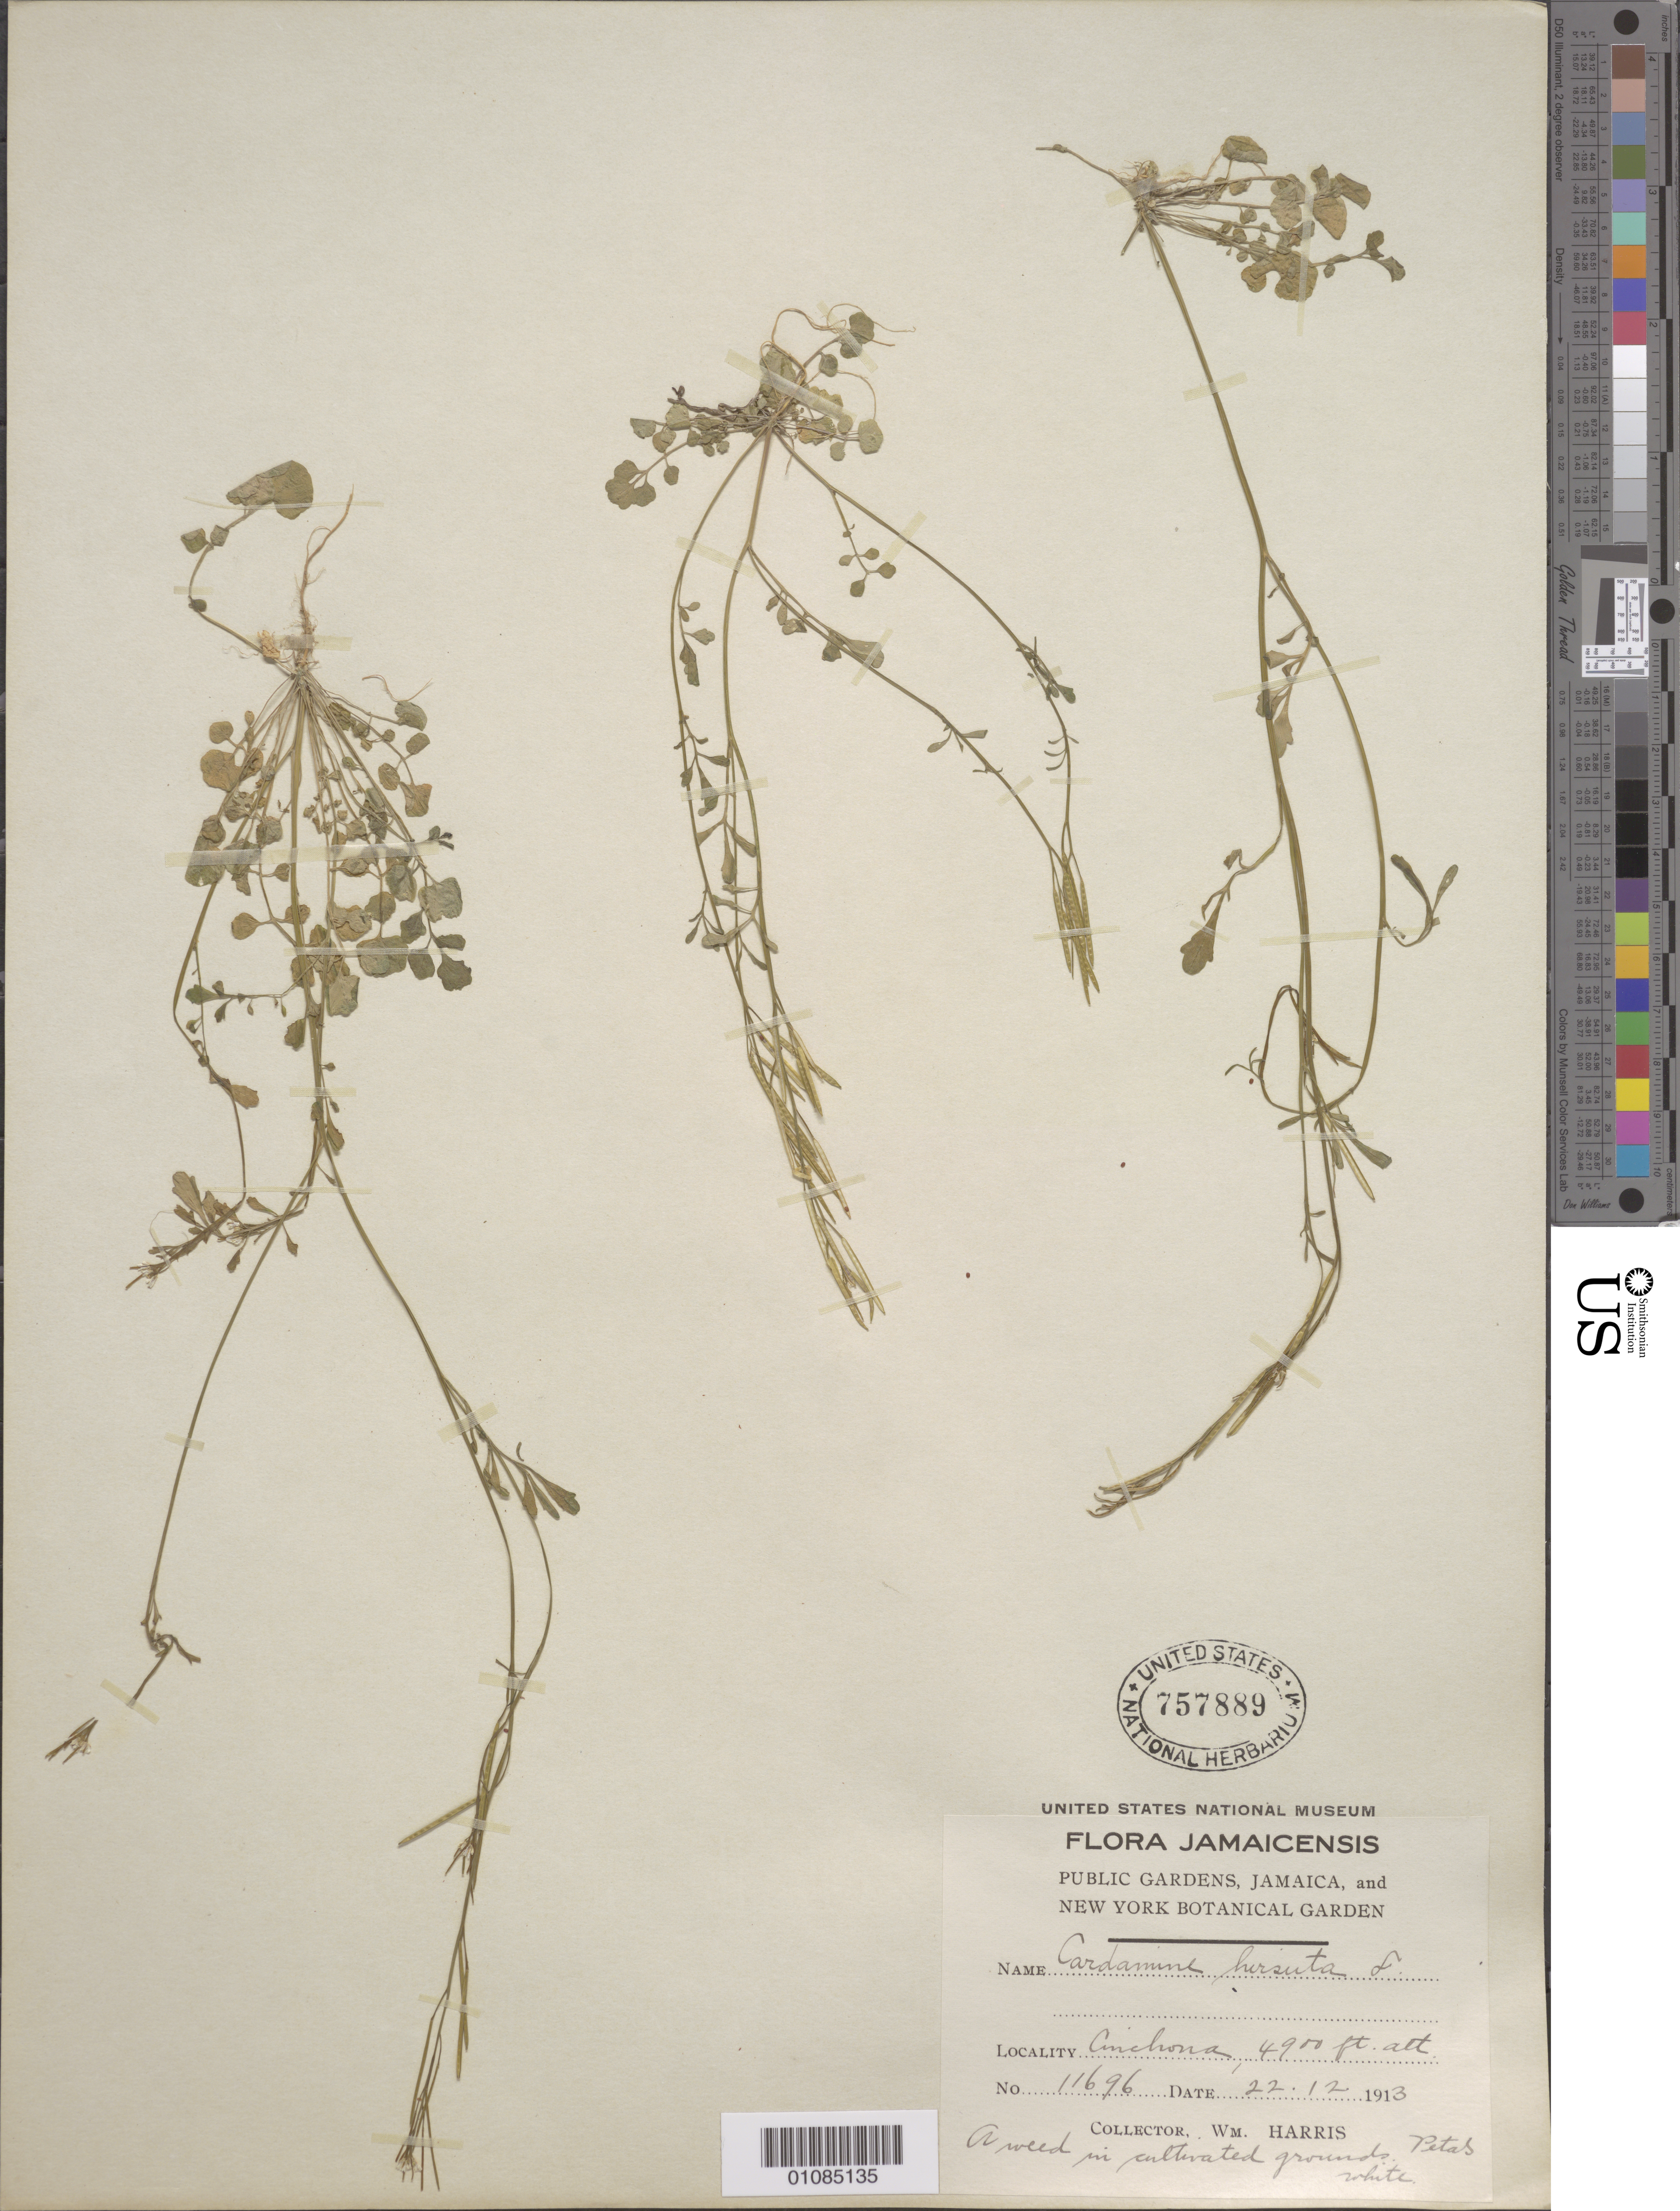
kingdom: Plantae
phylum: Tracheophyta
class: Magnoliopsida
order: Brassicales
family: Brassicaceae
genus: Cardamine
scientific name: Cardamine hirsuta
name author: L.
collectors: W. Harris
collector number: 11696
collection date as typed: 22 Dec 1913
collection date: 1913-12-22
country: Jamaica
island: Jamaica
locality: Cinchona(?)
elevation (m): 149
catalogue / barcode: US 757889